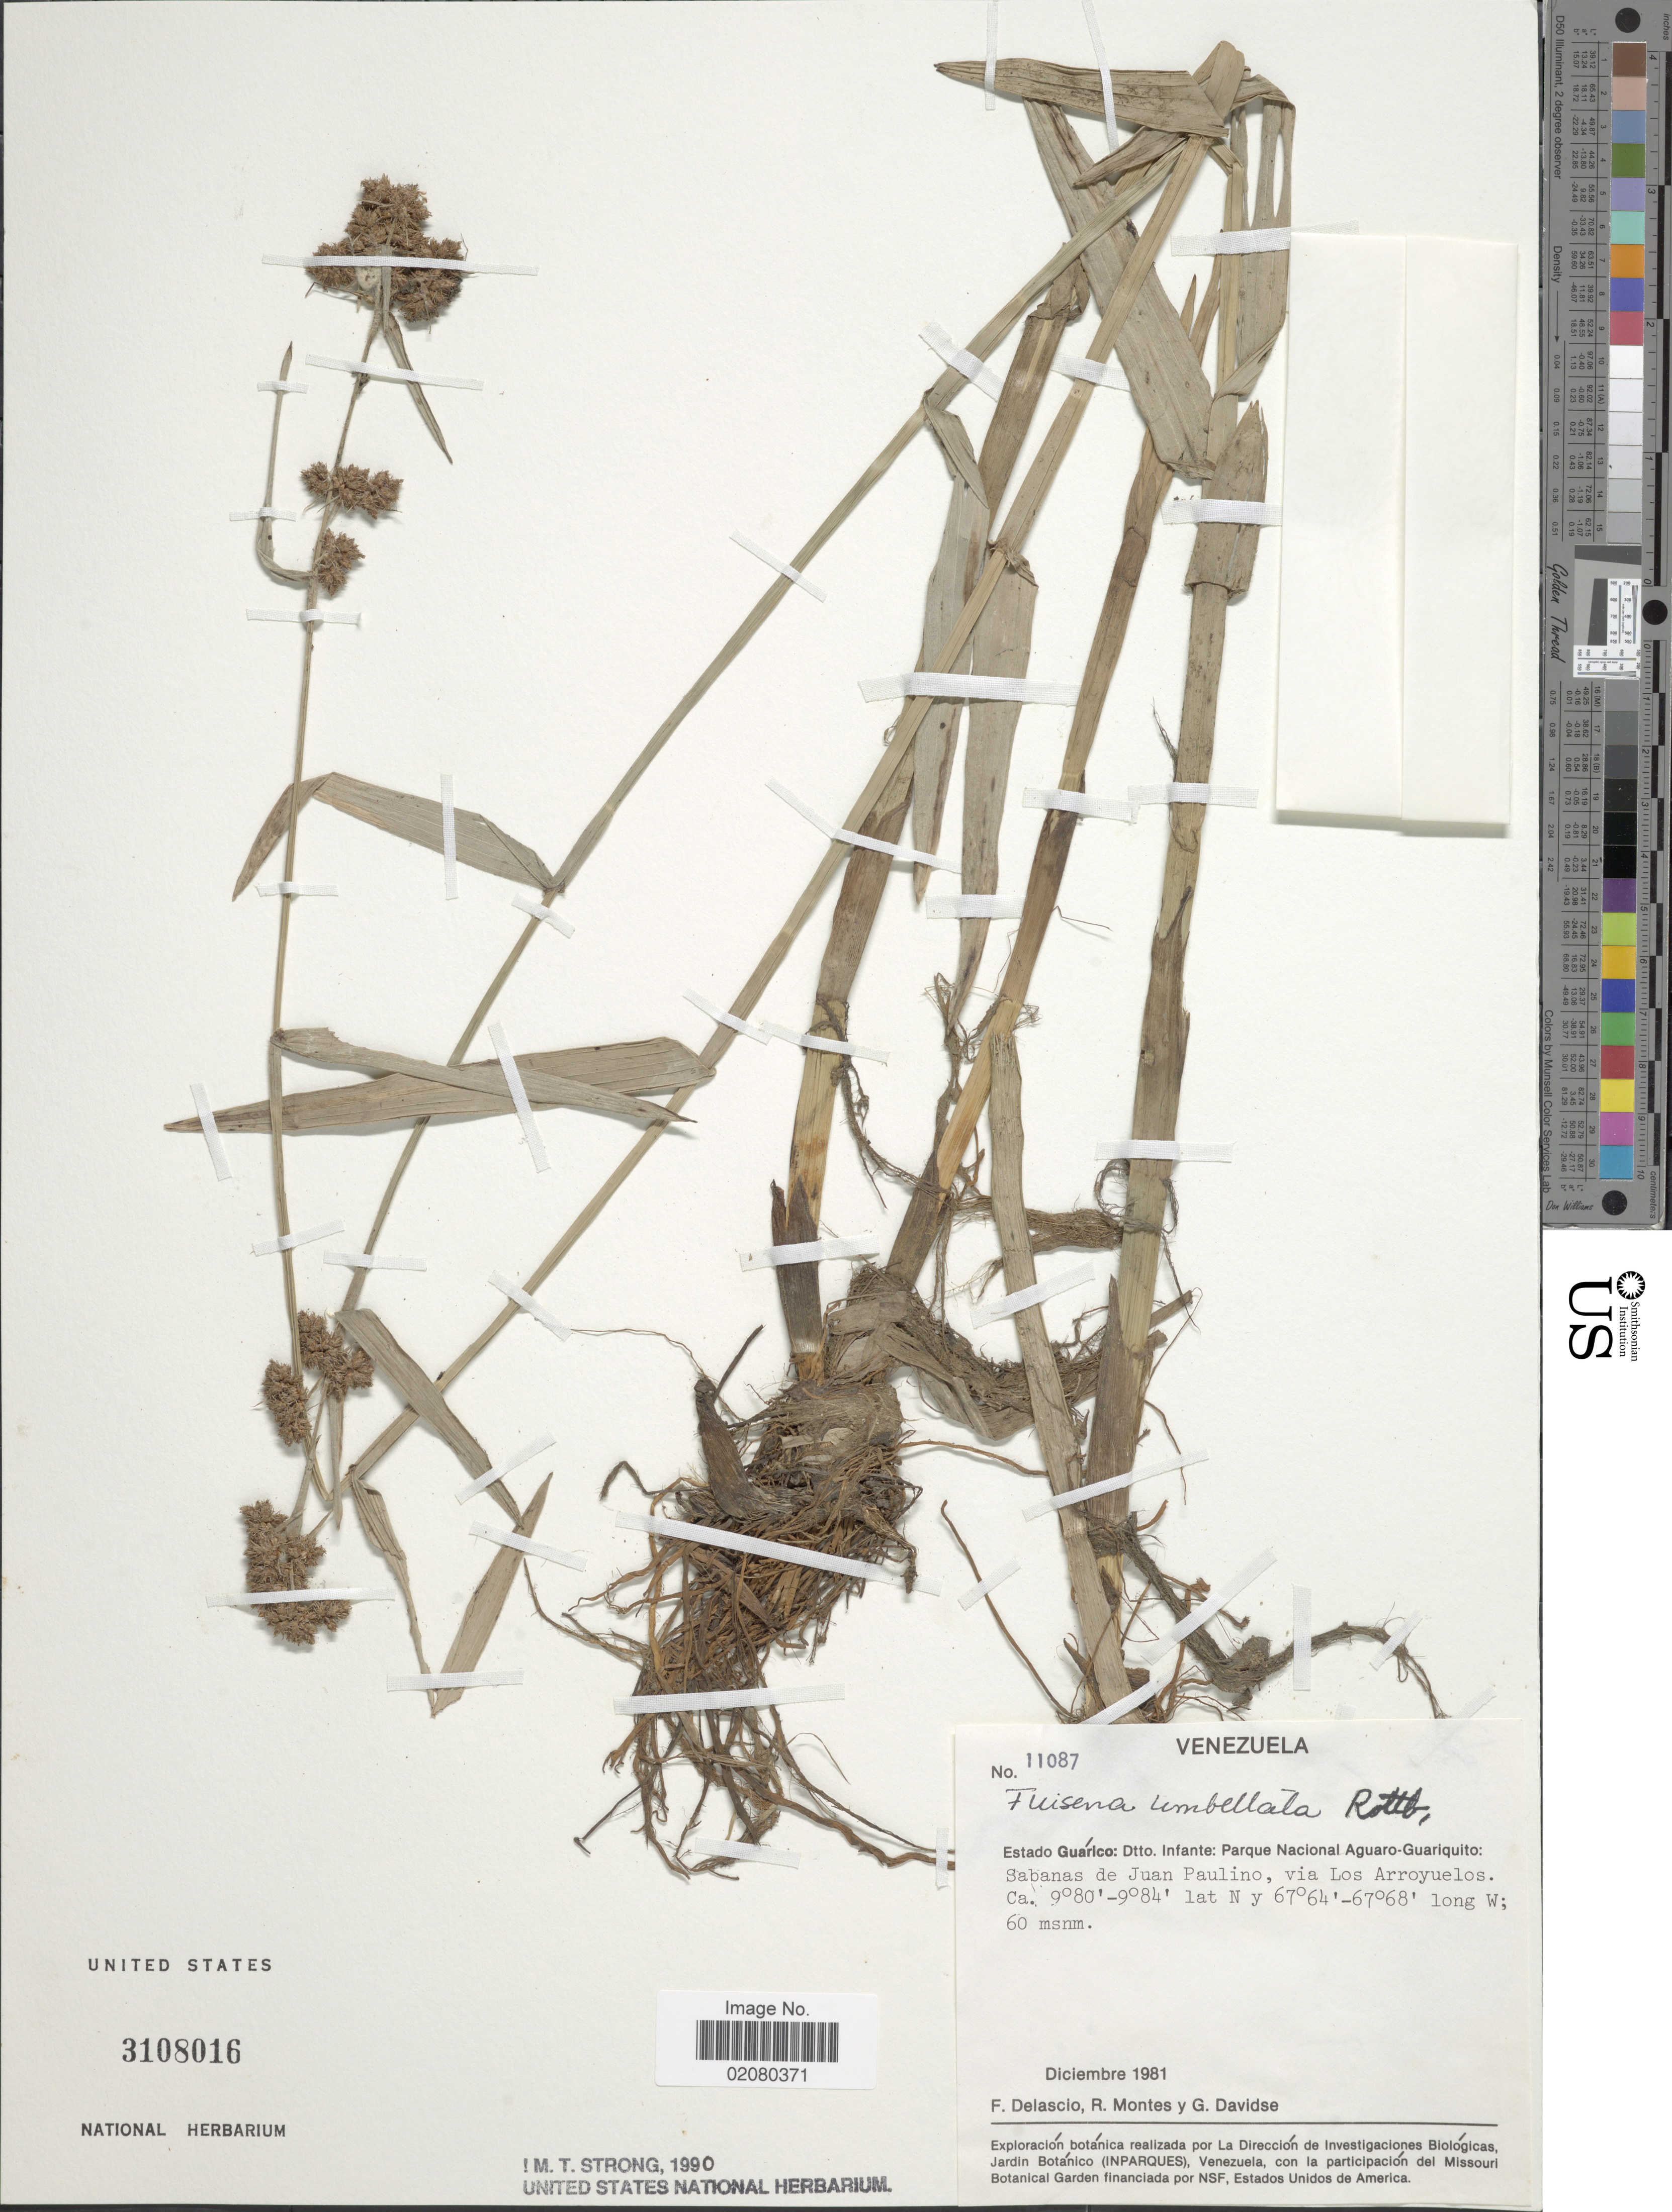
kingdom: Plantae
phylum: Tracheophyta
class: Liliopsida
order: Poales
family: Cyperaceae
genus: Fuirena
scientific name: Fuirena umbellata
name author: Rottb.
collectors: F. Delascio C., R. Montes & G. Davidse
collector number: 11087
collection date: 1981-12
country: Venezuela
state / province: Guarico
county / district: Leonardo Infante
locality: Dtto. Infante: Parque Nacional Aguaro-Guariquito: Sabanas de Juan Paulino, via Los Arroyuelos.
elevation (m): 60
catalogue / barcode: US 3108016